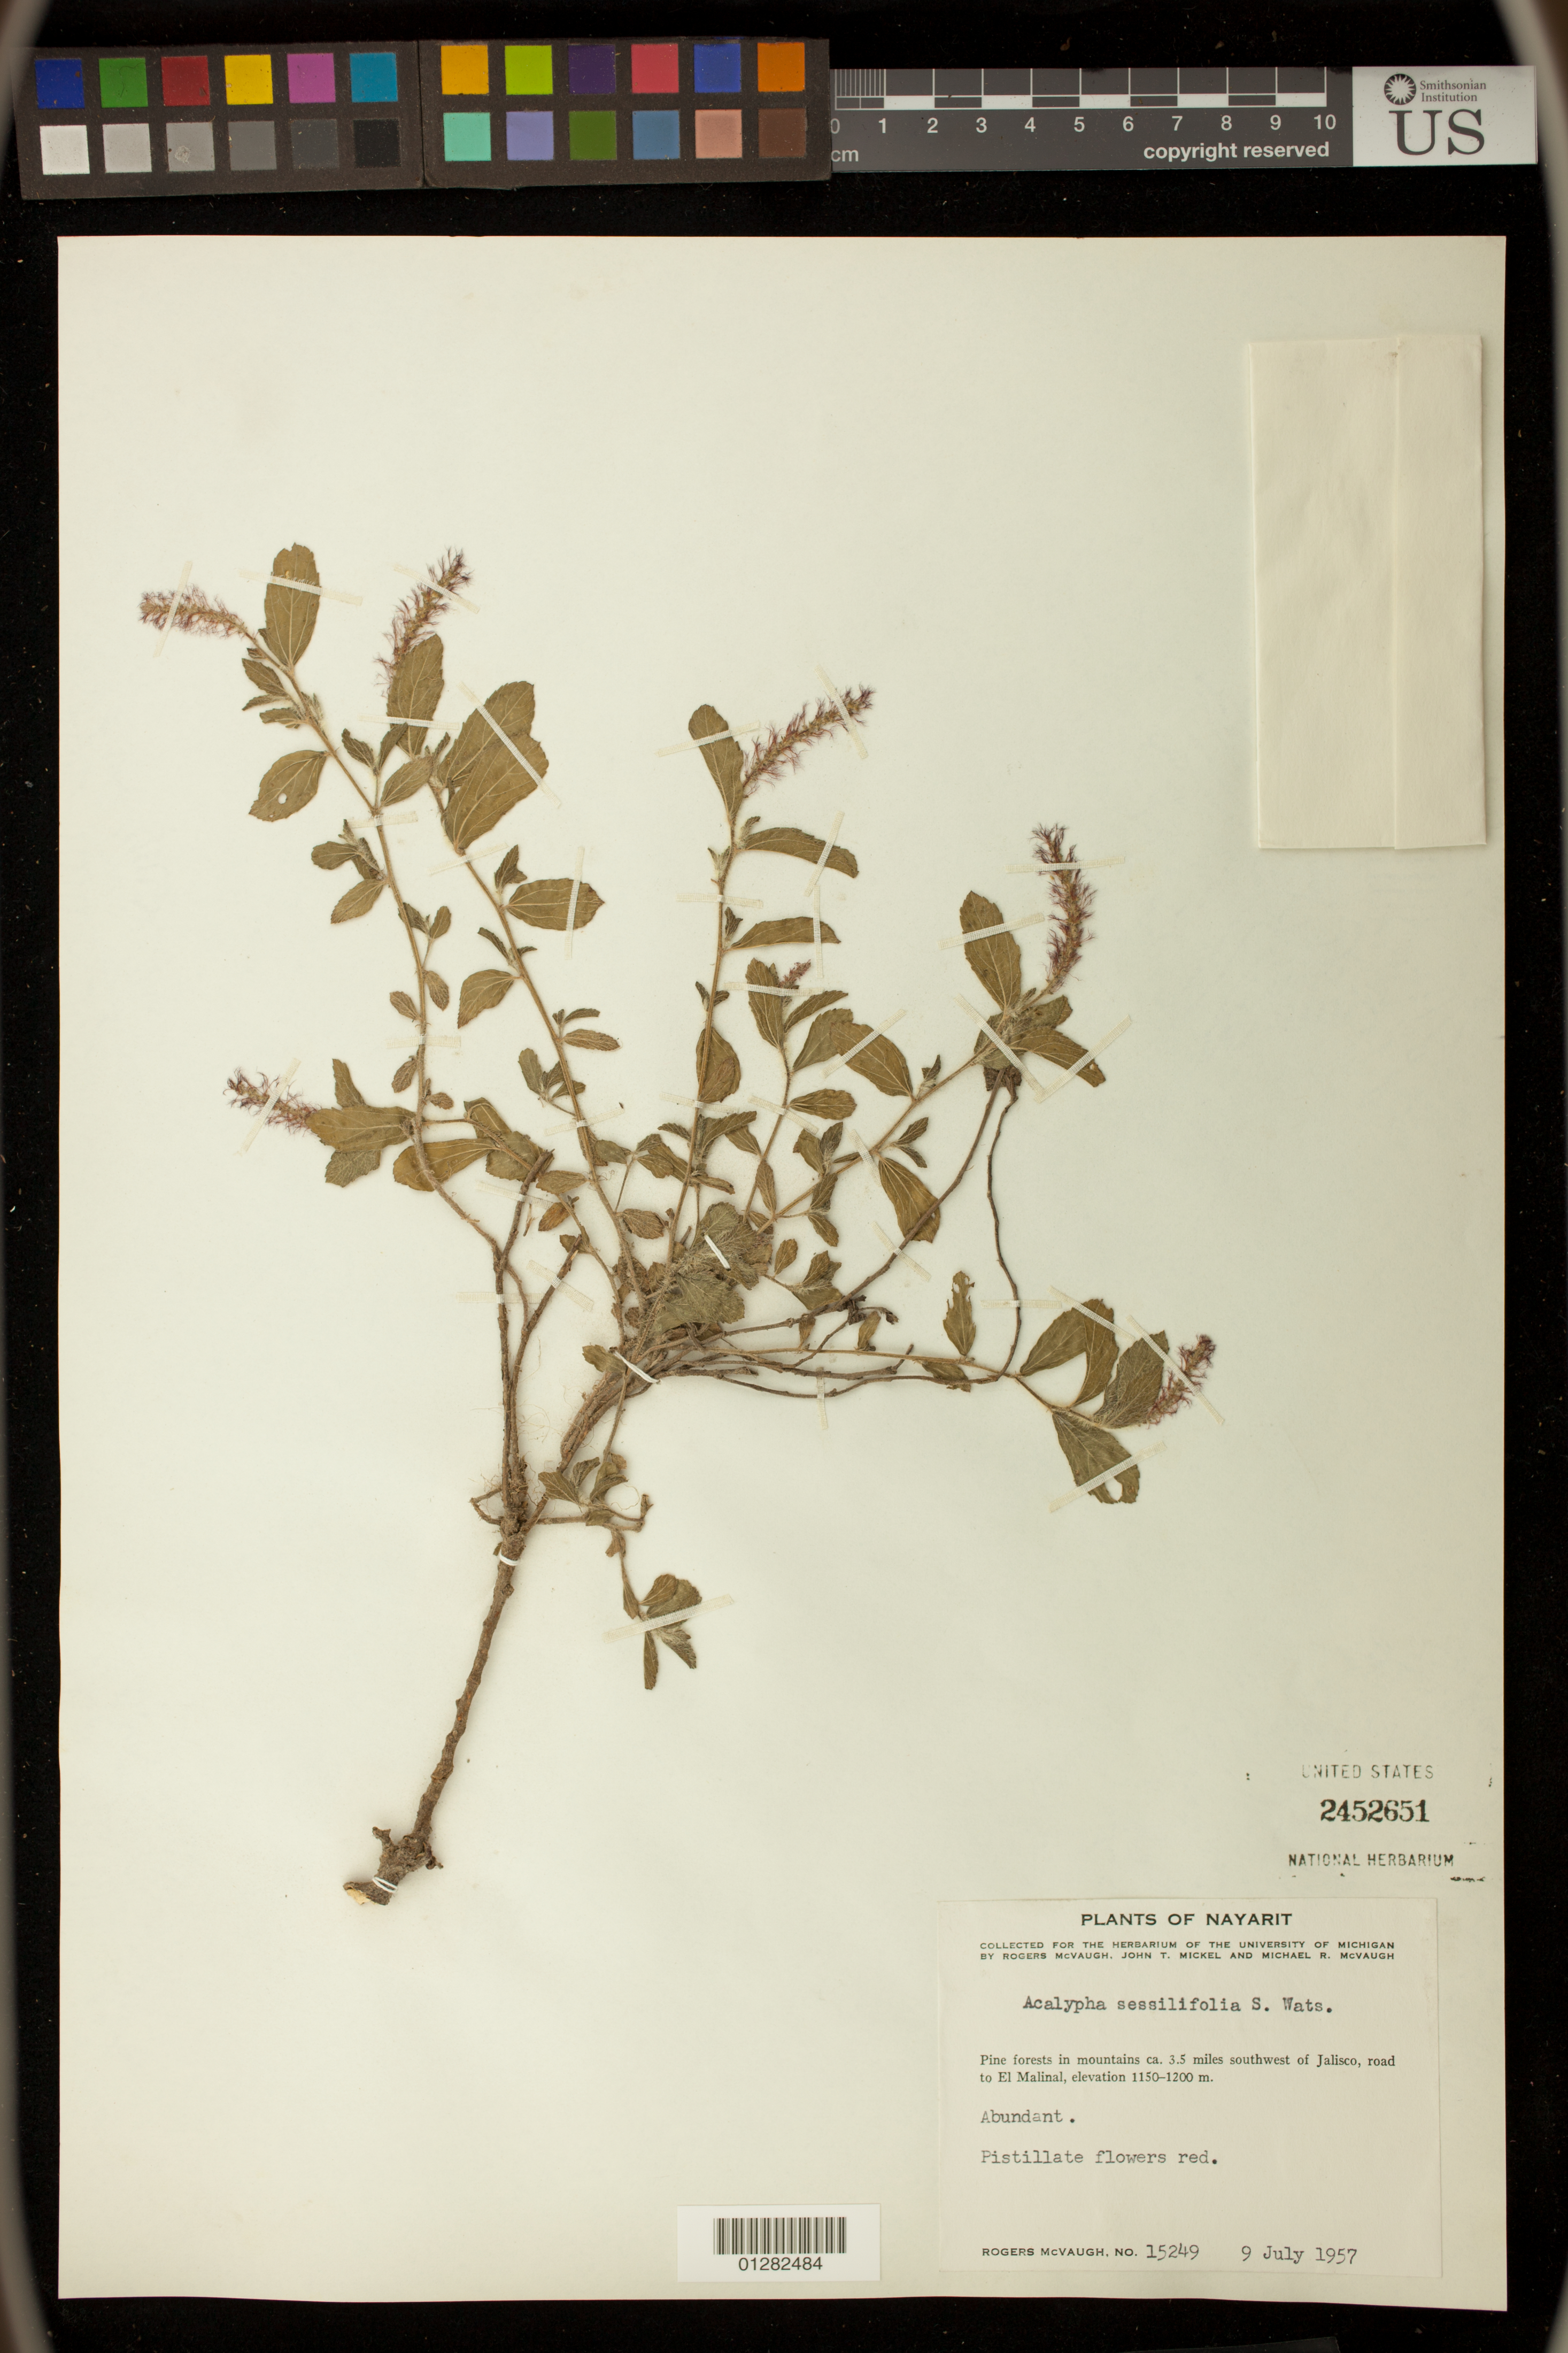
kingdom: Plantae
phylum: Tracheophyta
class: Magnoliopsida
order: Malpighiales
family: Euphorbiaceae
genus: Acalypha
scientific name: Acalypha sessilifolia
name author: S. Watson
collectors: R. McVaugh & W. N. Koelz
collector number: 15249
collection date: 1957-07-09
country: Mexico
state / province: Nayarit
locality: Pine forests in mountains ca. 3.5 miles southwest of Jalisco, road to El Malinal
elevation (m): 1150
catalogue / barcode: US 2452651